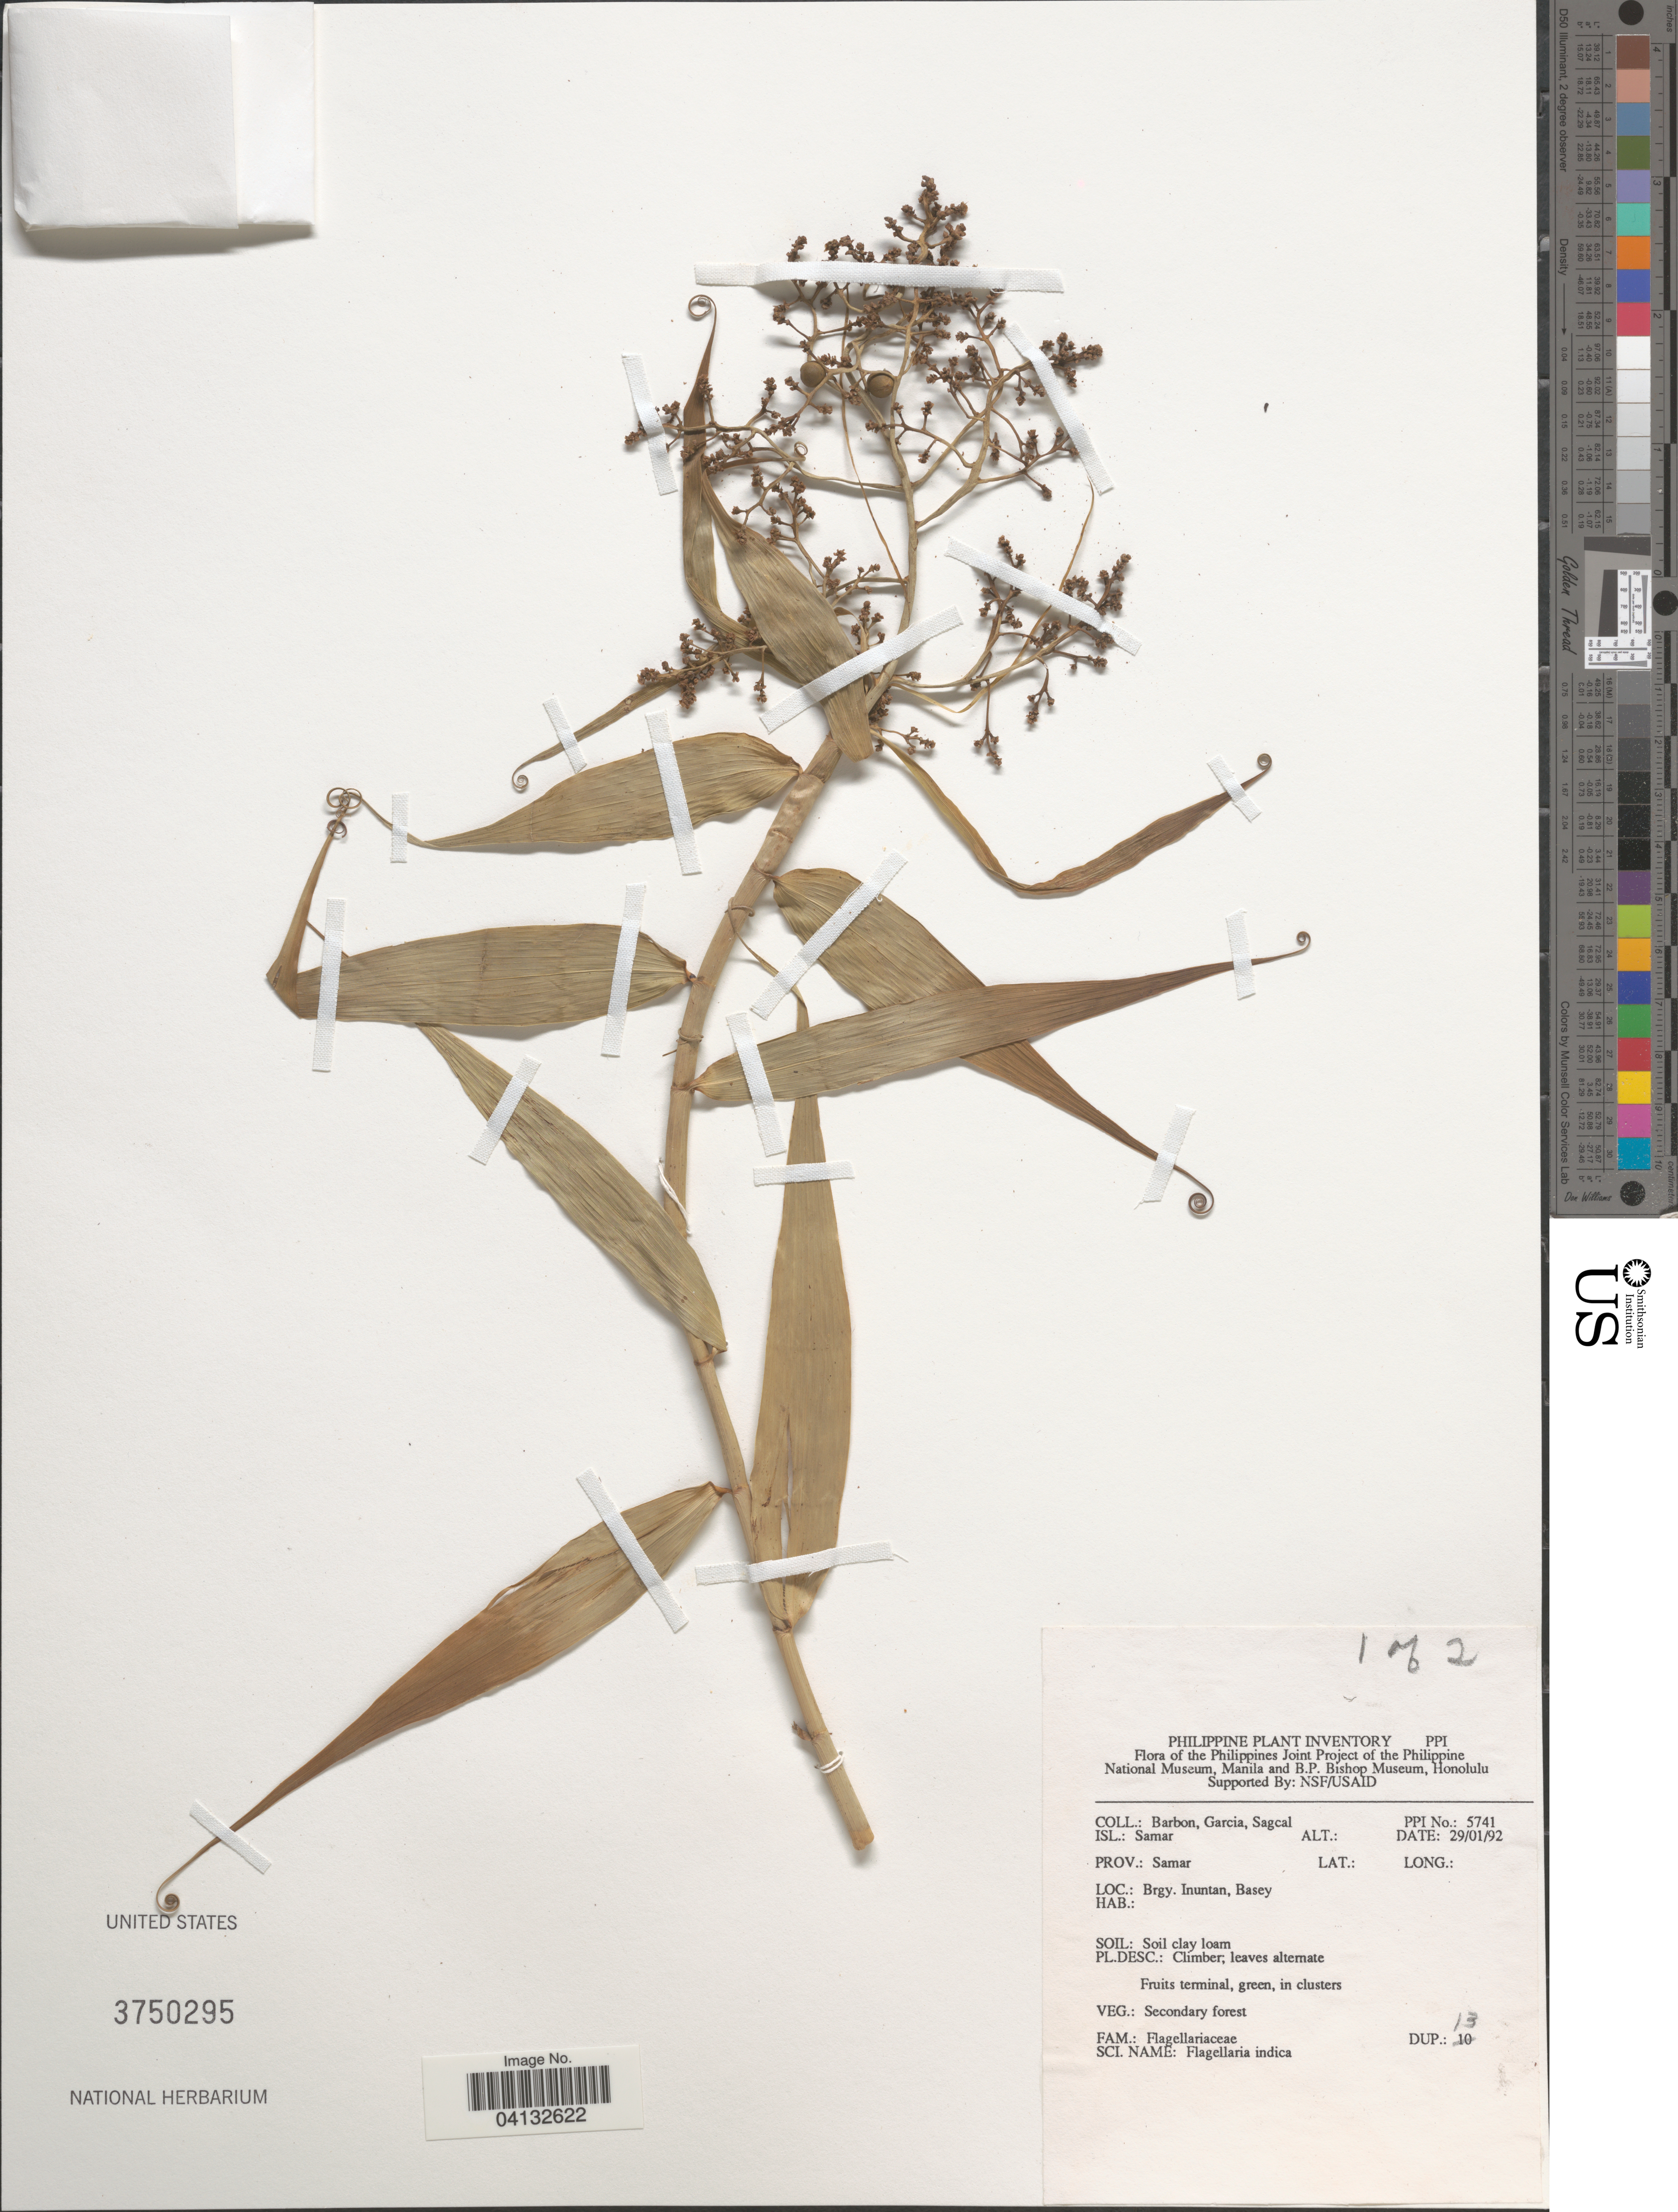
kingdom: Plantae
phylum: Tracheophyta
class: Liliopsida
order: Poales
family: Flagellariaceae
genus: Flagellaria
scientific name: Flagellaria indica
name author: L.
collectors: Barbon, H. Garcia & E. Sagcal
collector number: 5741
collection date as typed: Transcribed d/m/y: 29/1/92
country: Philippines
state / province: Eastern Visayas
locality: Isl.: Samar. Prov.: Samar. Brgy, Inuntan, Basey.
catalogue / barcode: US 3750295